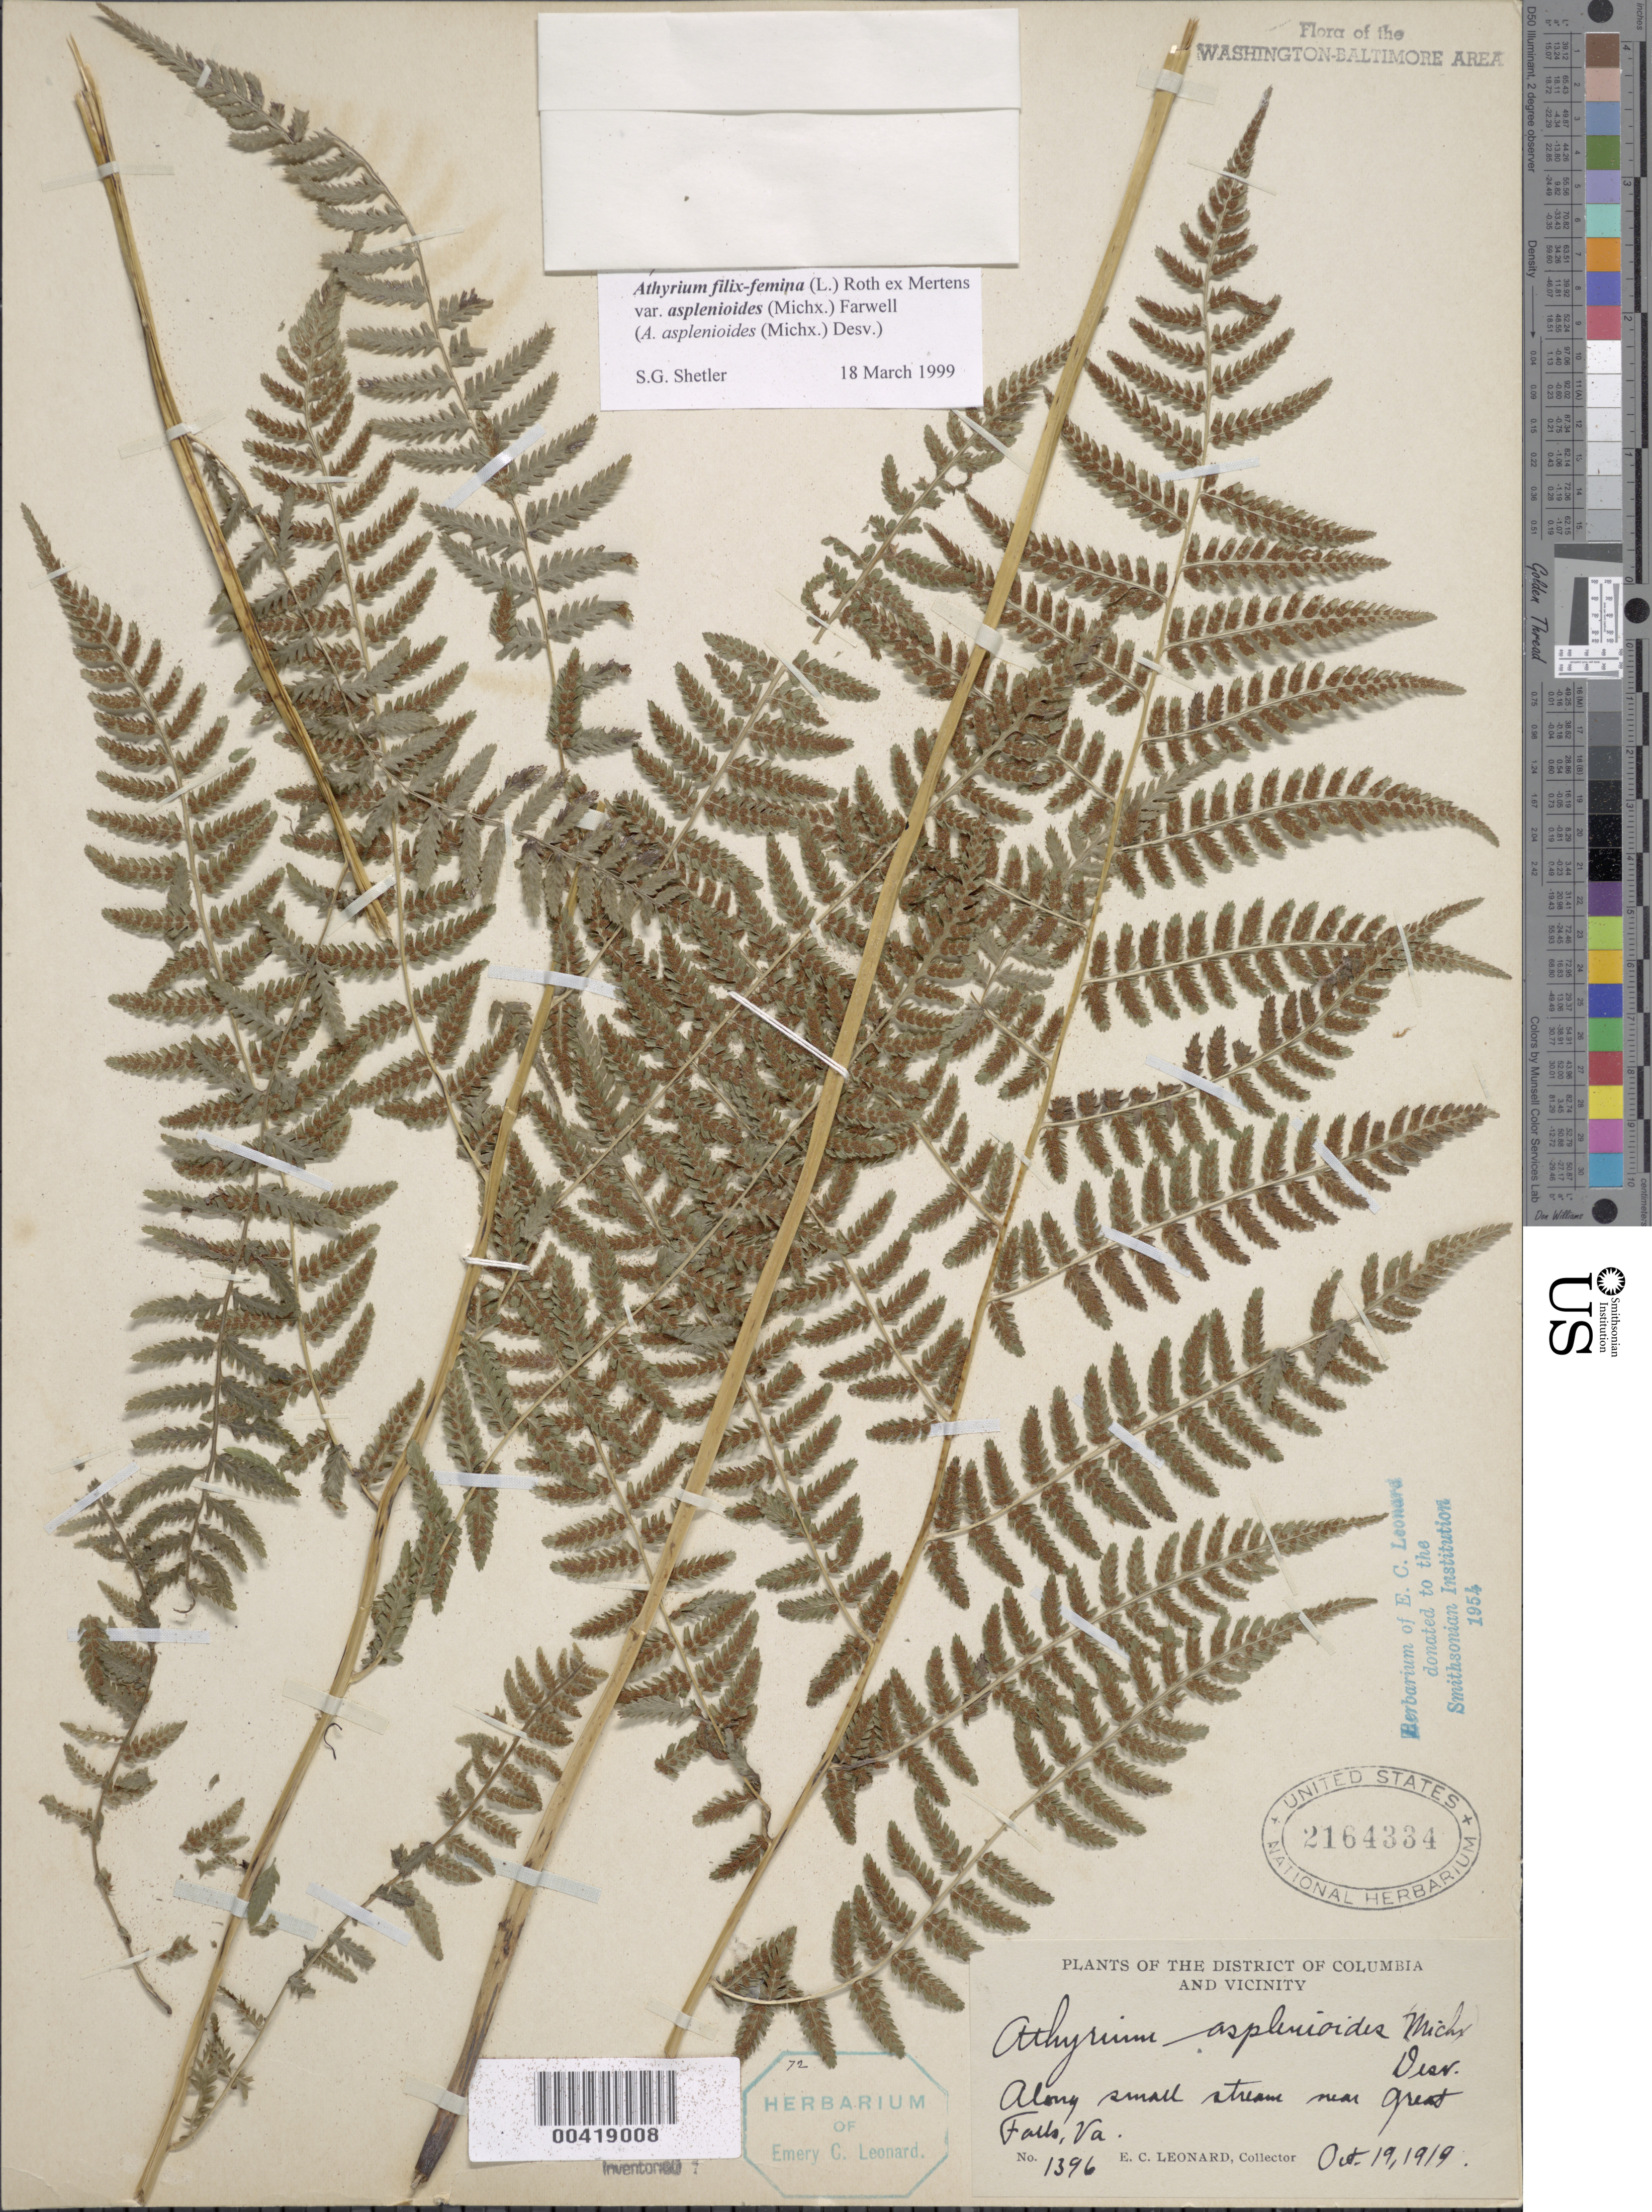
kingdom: Plantae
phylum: Tracheophyta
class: Polypodiopsida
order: Polypodiales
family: Athyriaceae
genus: Athyrium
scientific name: Athyrium filix-femina var. asplenioides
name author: (Michx.) Farw.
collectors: E. C. Leonard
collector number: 1396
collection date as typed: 19 Oct 1919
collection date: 1919-10-19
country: United States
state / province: Virginia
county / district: Fairfax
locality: Great Falls C. and O. Canal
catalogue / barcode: US 2164334